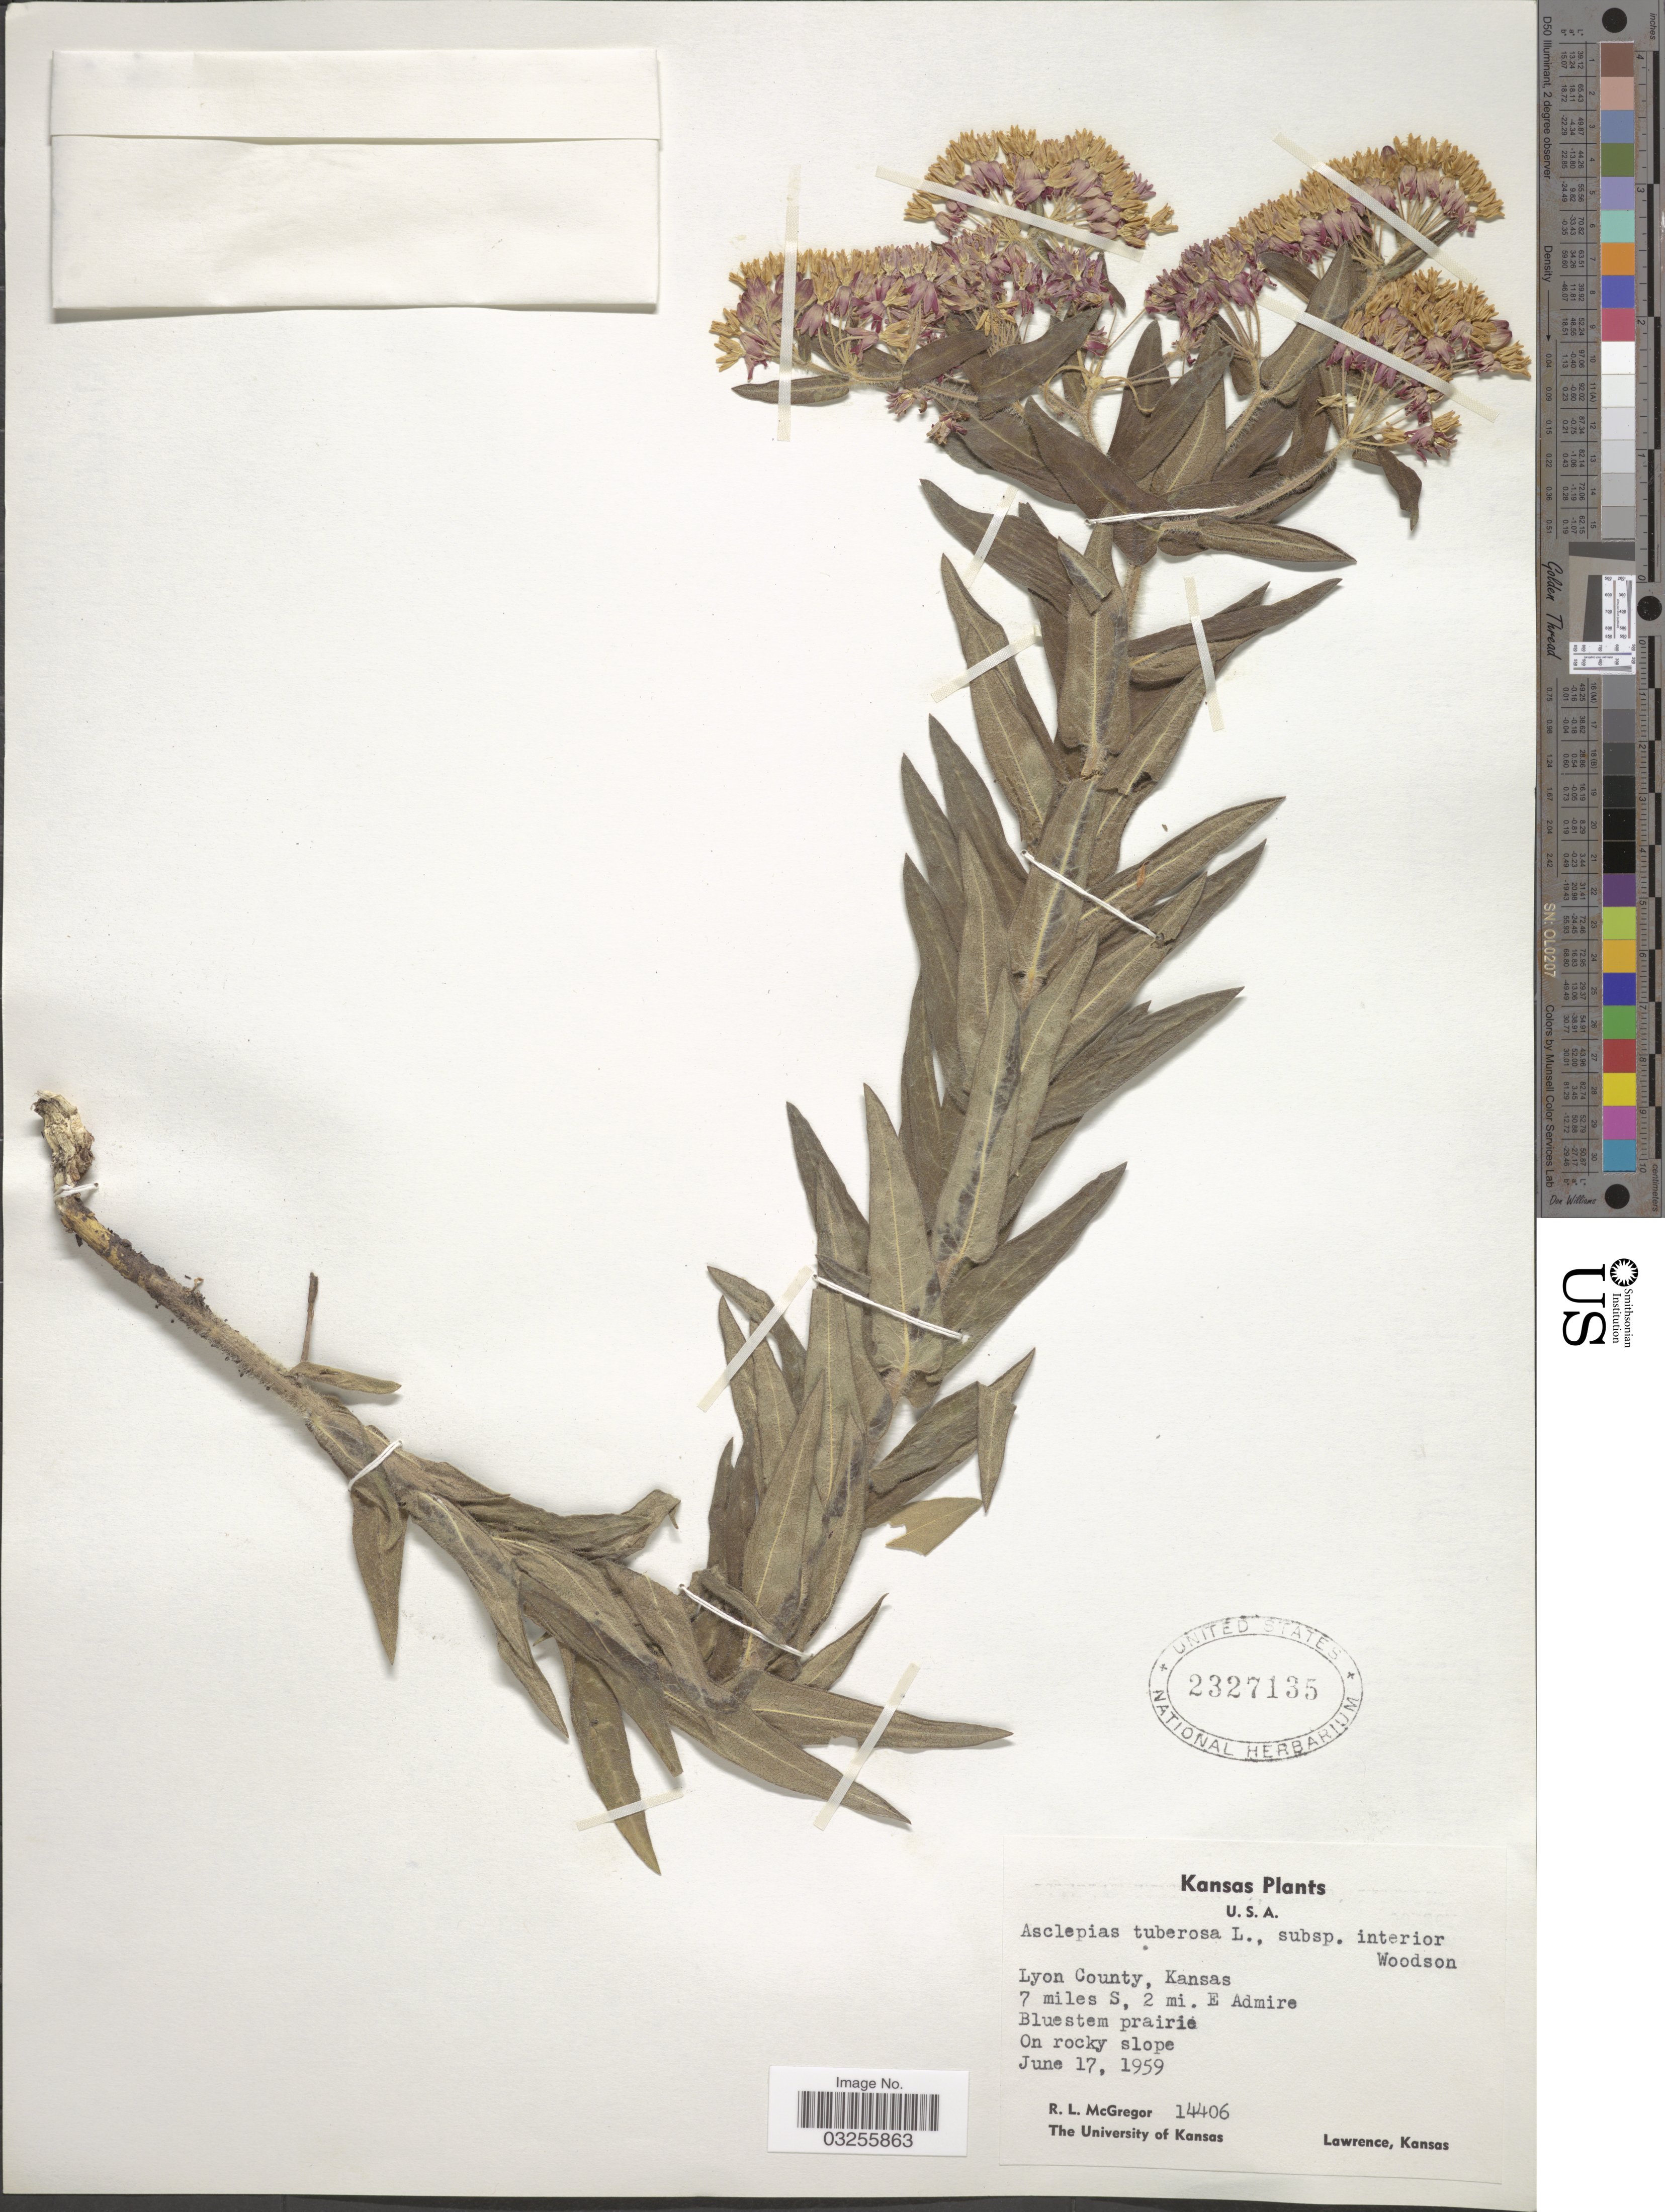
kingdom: Plantae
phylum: Tracheophyta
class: Magnoliopsida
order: Gentianales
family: Apocynaceae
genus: Asclepias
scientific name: Asclepias tuberosa subsp. interior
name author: Woodson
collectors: R. McGregor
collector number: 14406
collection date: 1959-06-17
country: United States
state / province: Kansas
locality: Lyon County, 7 miles S, 2 mi. E Admire. Bluestem prairie.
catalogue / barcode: US 2327135